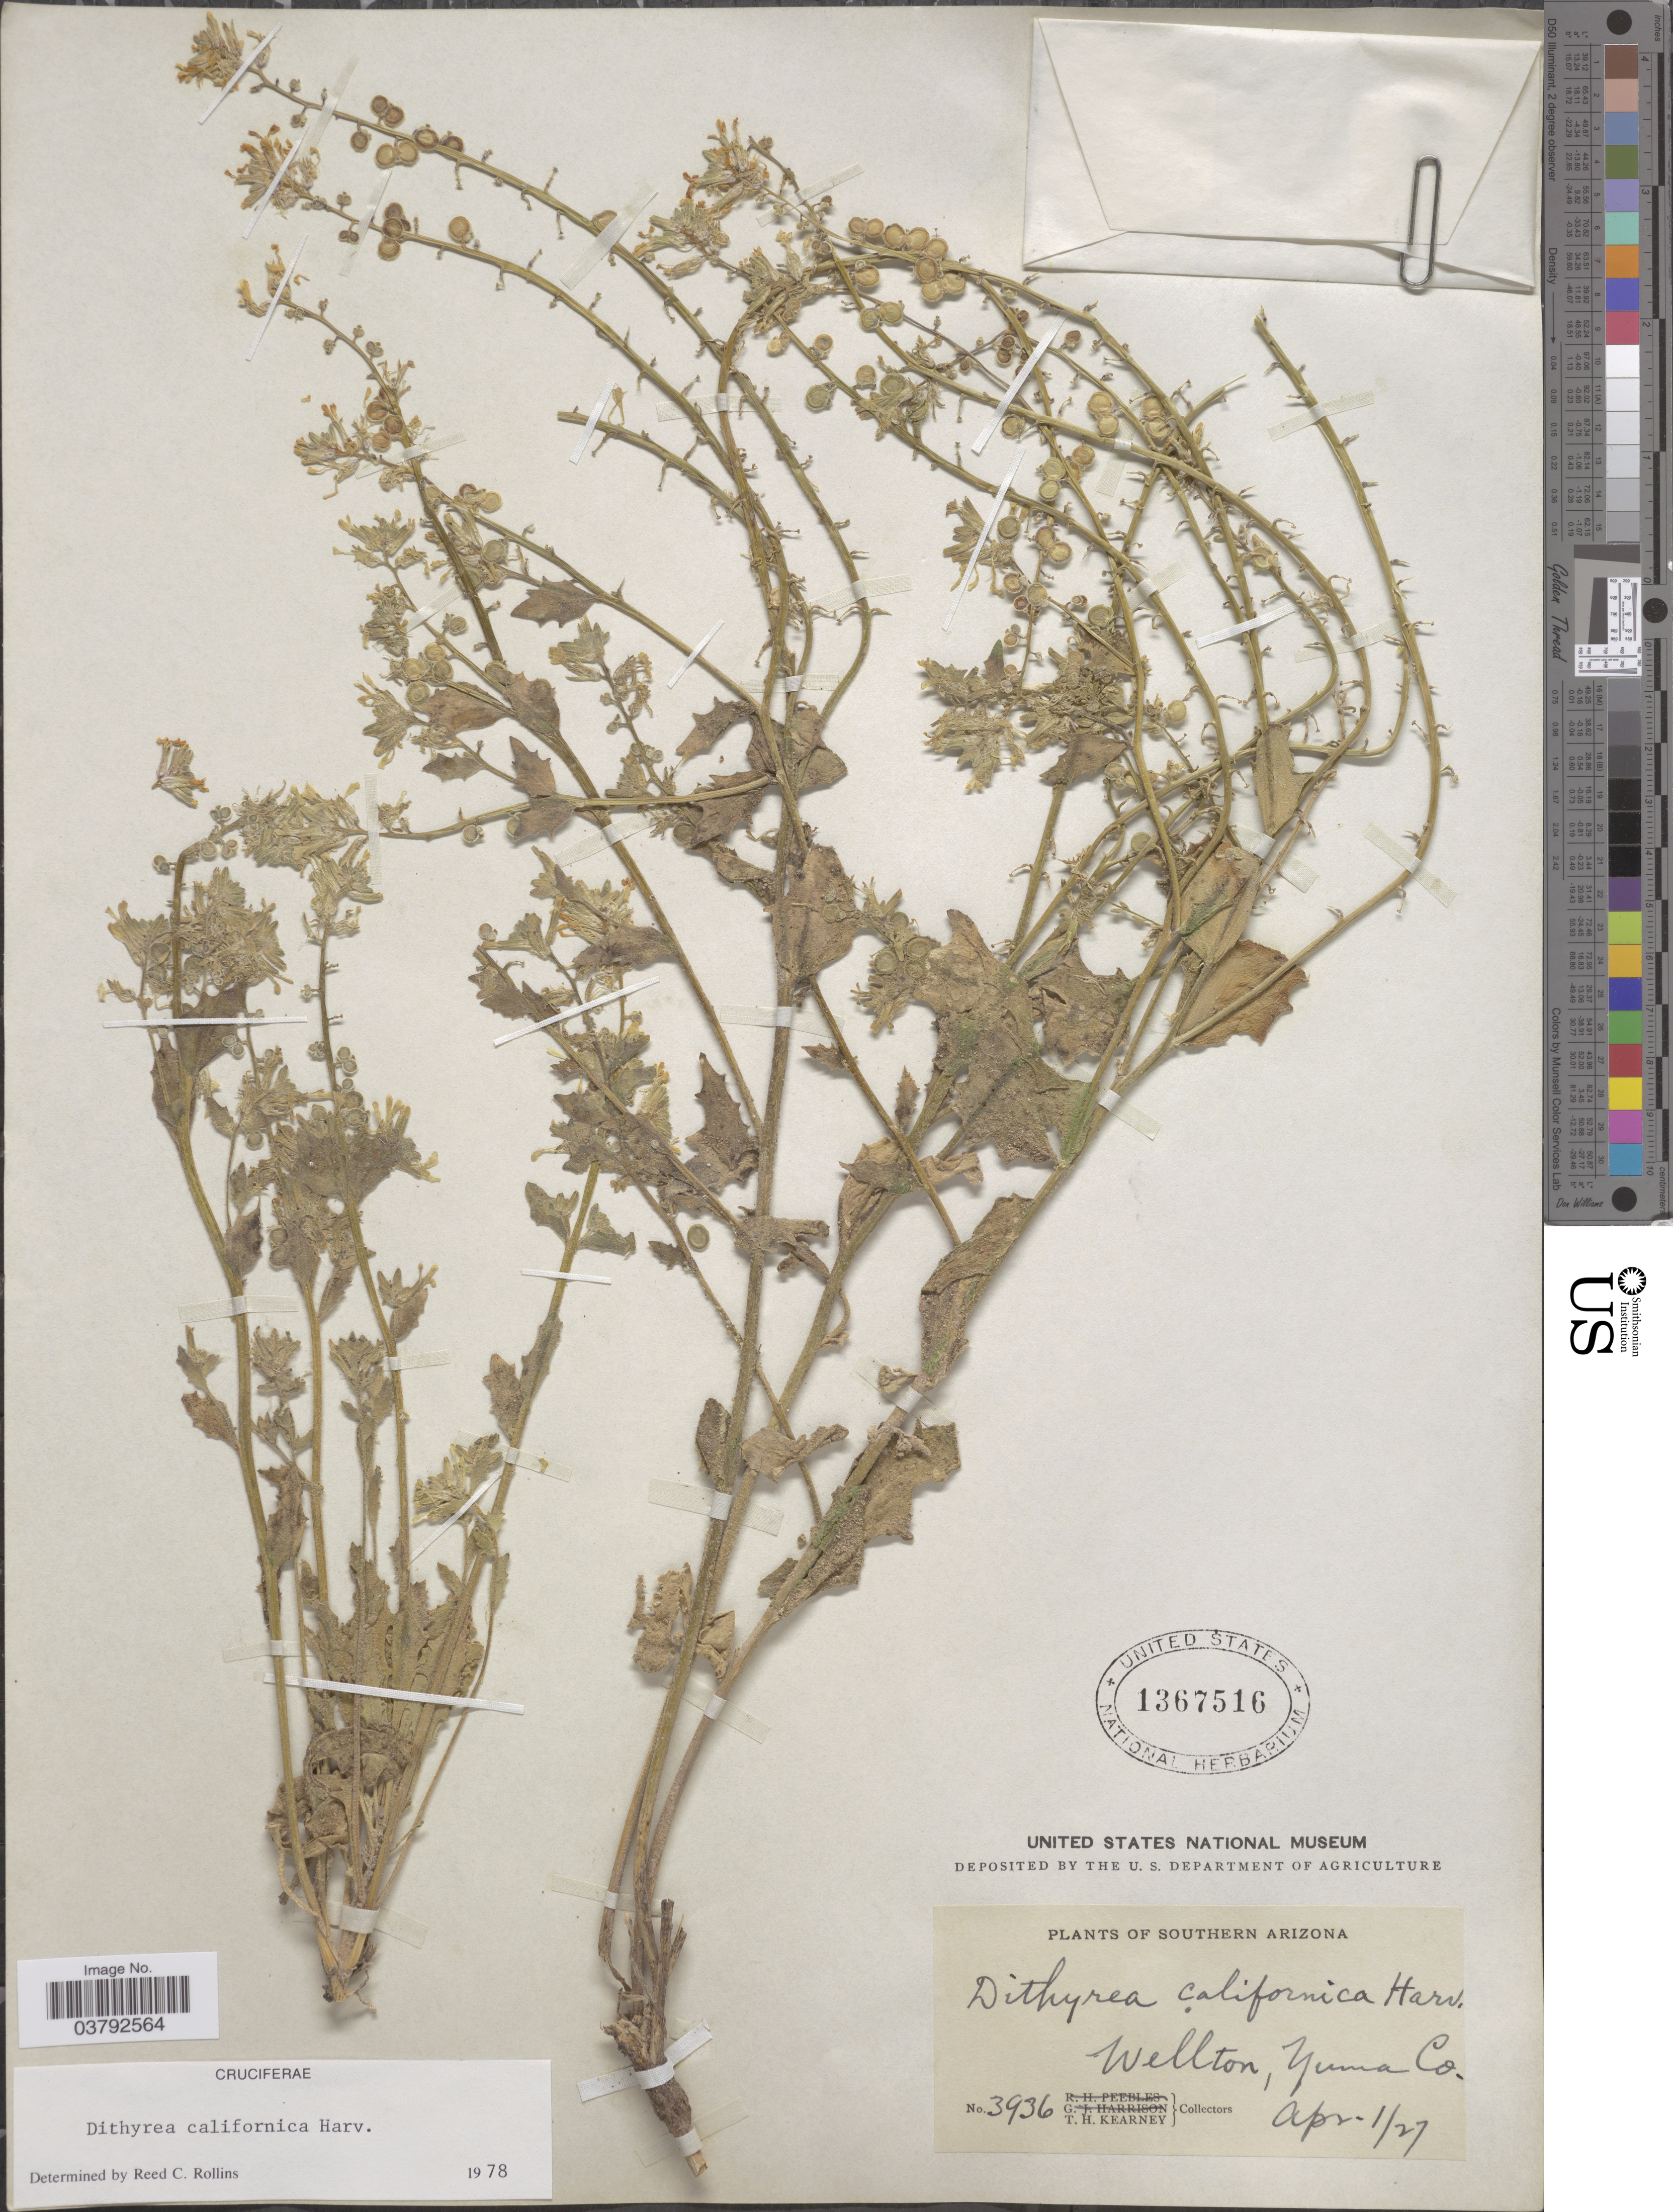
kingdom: Plantae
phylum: Tracheophyta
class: Magnoliopsida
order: Brassicales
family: Brassicaceae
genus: Dithyrea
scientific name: Dithyrea californica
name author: Harv.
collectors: T. H. Kearney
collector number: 3936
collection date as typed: Transcribed d/m/y: 1/4/27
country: United States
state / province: Arizona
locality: Southern Arizona. Wellton, Yuma Co.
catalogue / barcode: US 1367516